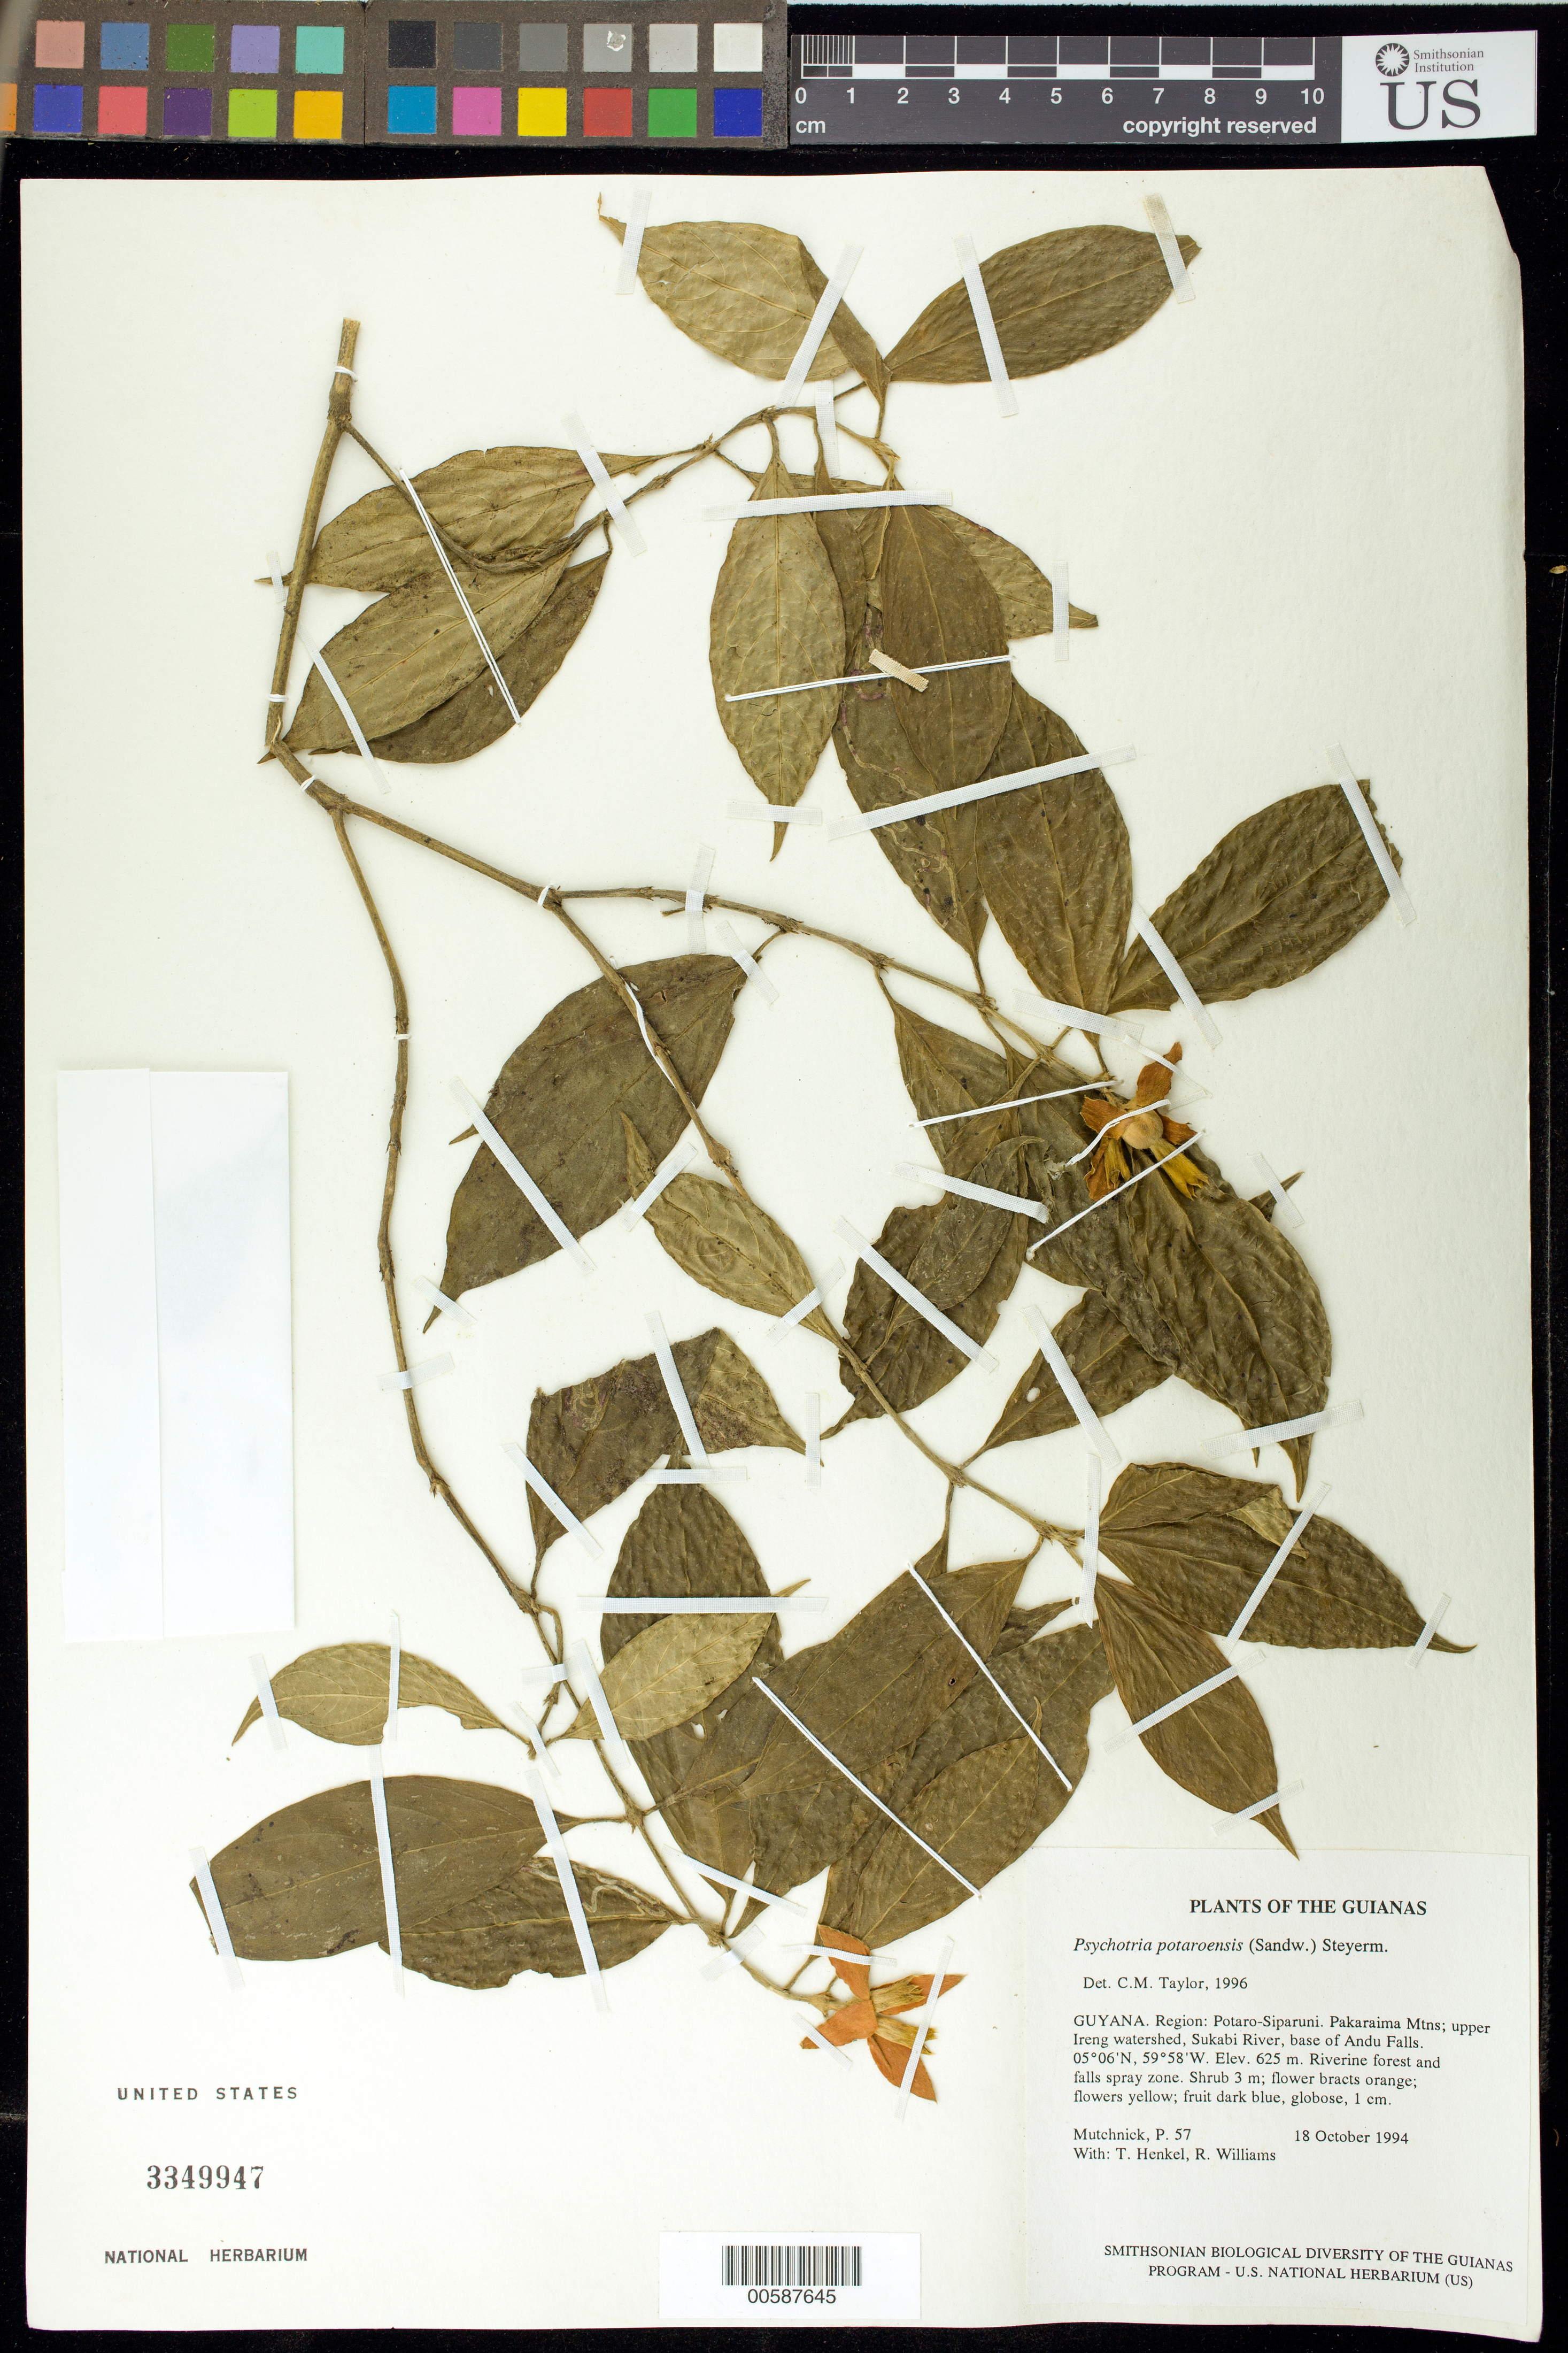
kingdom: Plantae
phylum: Tracheophyta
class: Magnoliopsida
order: Gentianales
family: Rubiaceae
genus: Palicourea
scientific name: Palicourea potaroensis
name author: (Sandw.) Delprete & J.H. Kirkbr.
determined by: Kirkbride, J. H.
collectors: P. Mutchnick, T. Henkel & R. Williams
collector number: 57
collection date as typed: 18 October 1994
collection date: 1994-10-18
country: Guyana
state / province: Potaro-Siparuni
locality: Pakaraima Mtns; upper Ireng watershed, Sukabi River, base of Andu Falls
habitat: Riverine forest and falls spray zone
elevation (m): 625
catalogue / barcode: US 3349947